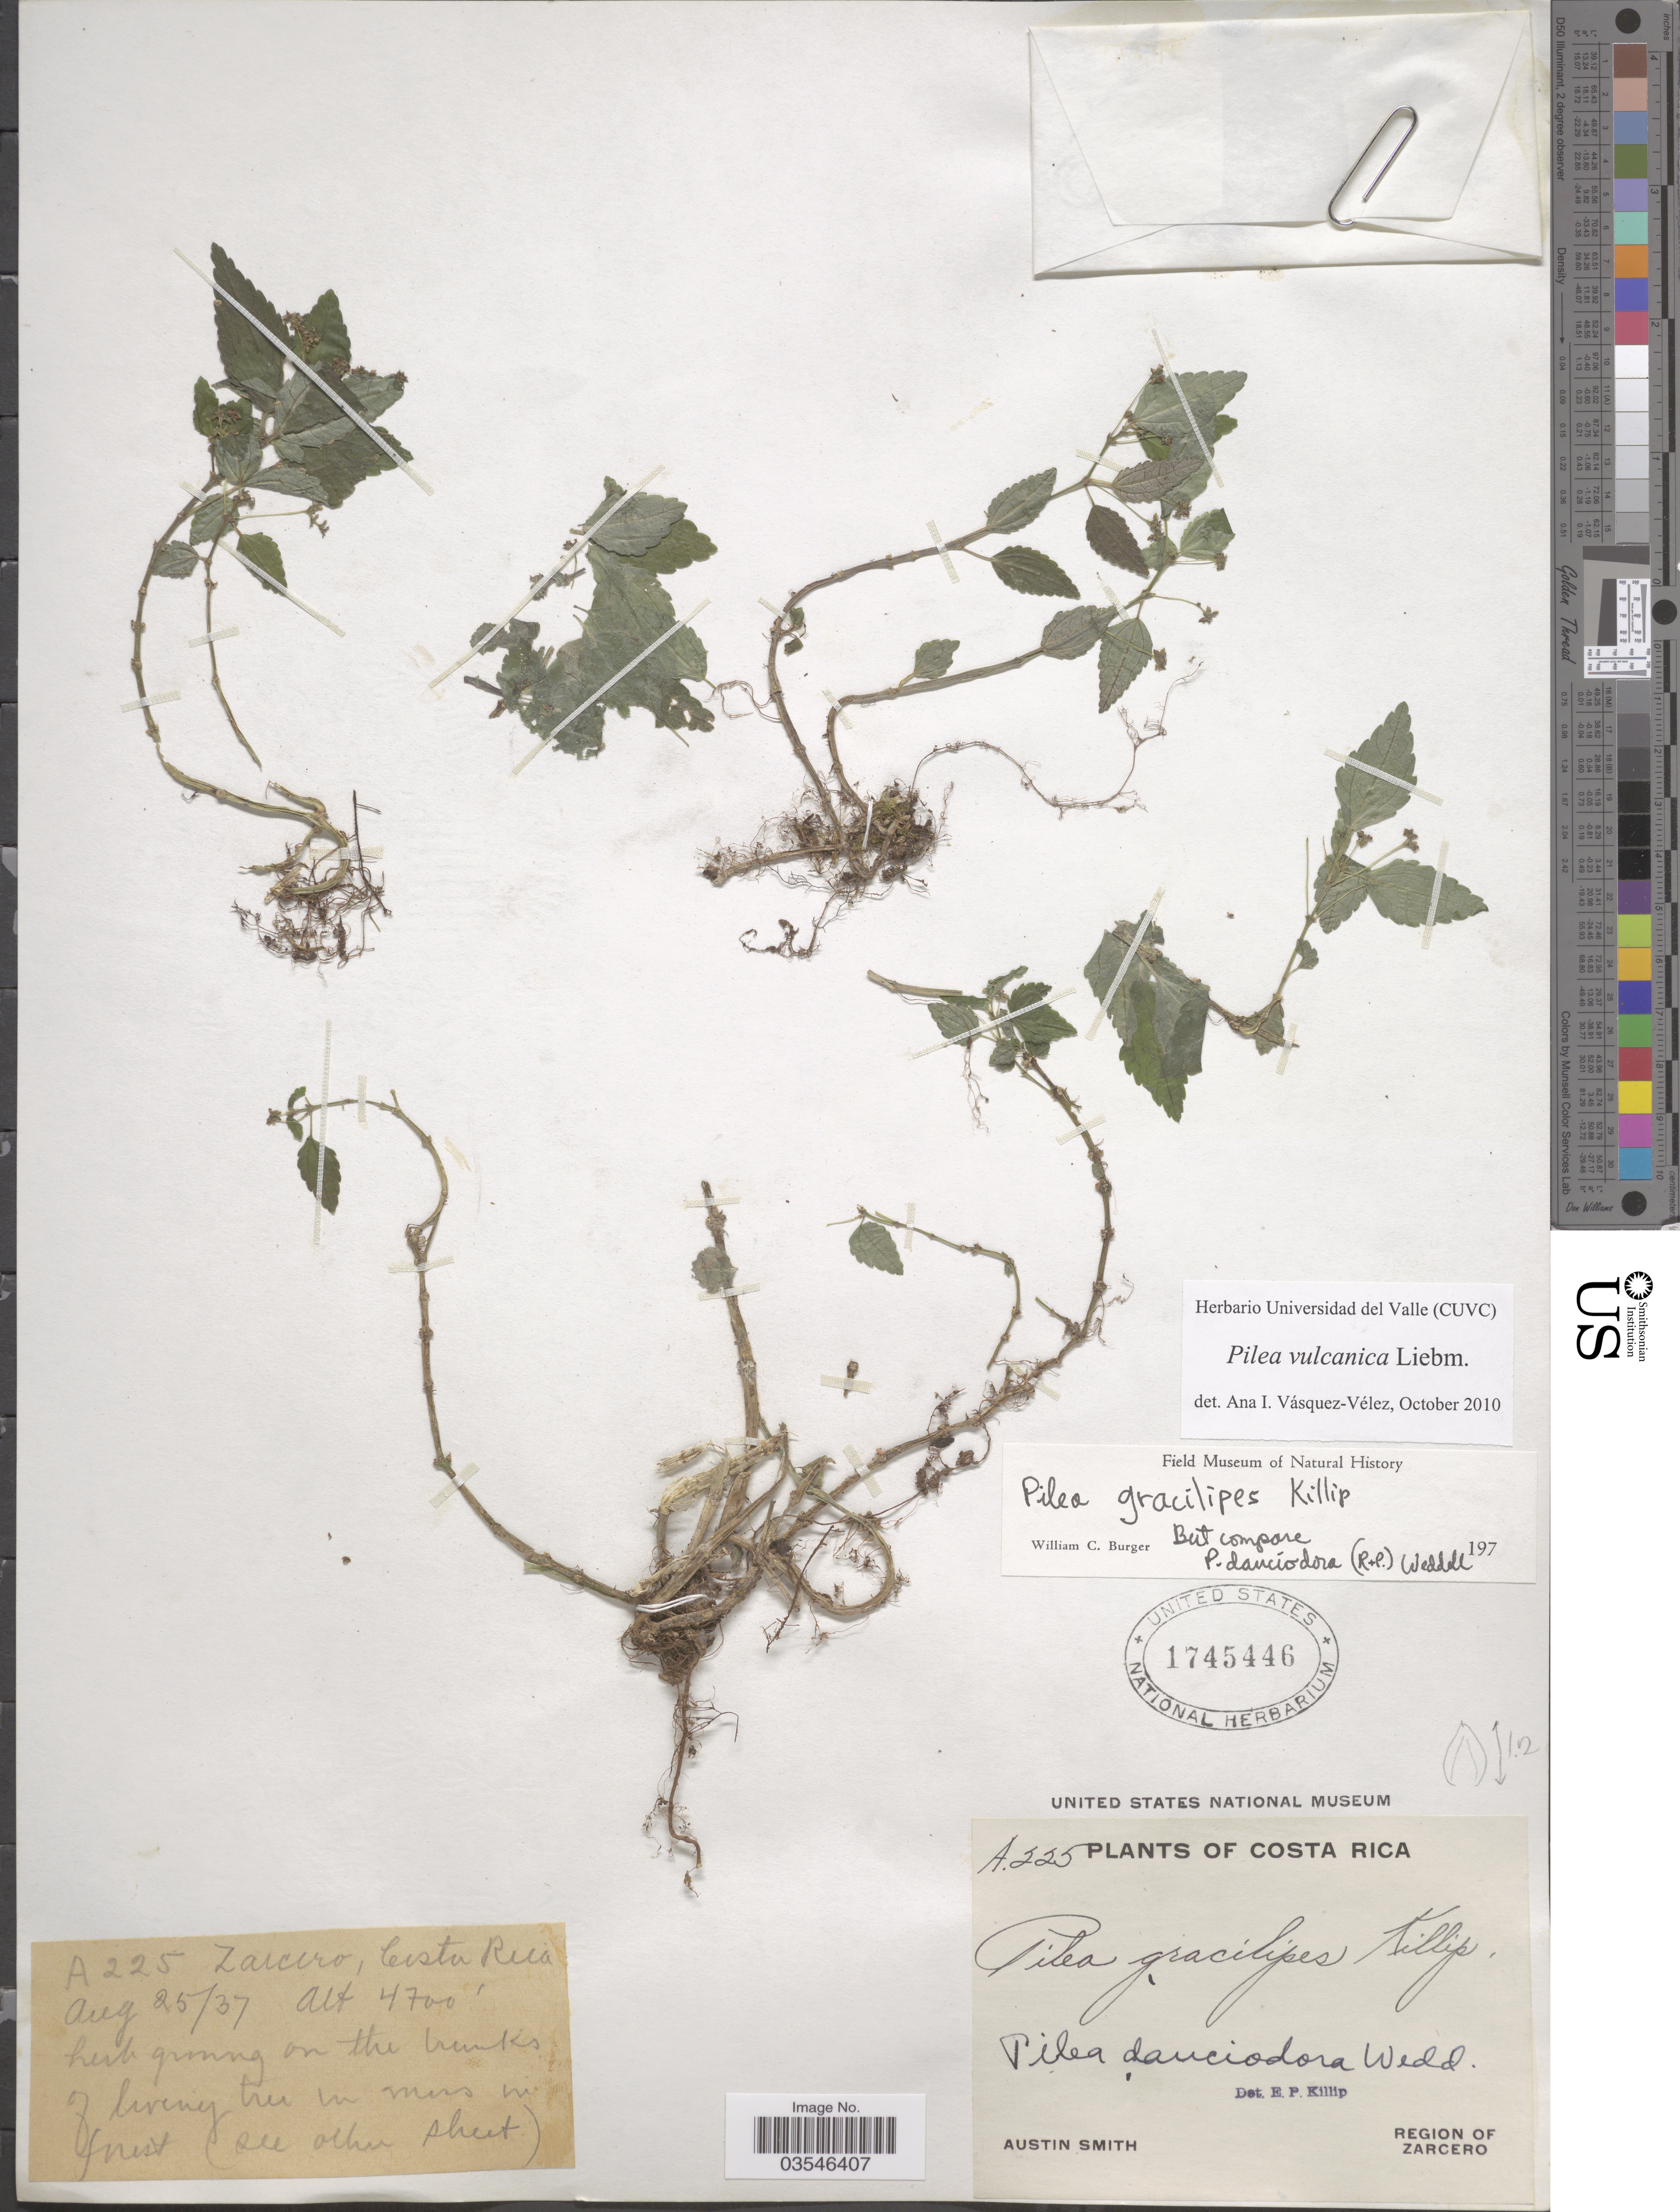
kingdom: Plantae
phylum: Tracheophyta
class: Magnoliopsida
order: Rosales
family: Urticaceae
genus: Pilea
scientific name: Pilea vulcanica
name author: Liebm.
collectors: Aust P. Smith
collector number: A225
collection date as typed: Transcribed d/m/y: 25/8/37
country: Costa Rica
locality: Zarcero. Region of Zarcero.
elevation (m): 1433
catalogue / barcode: US 1745446